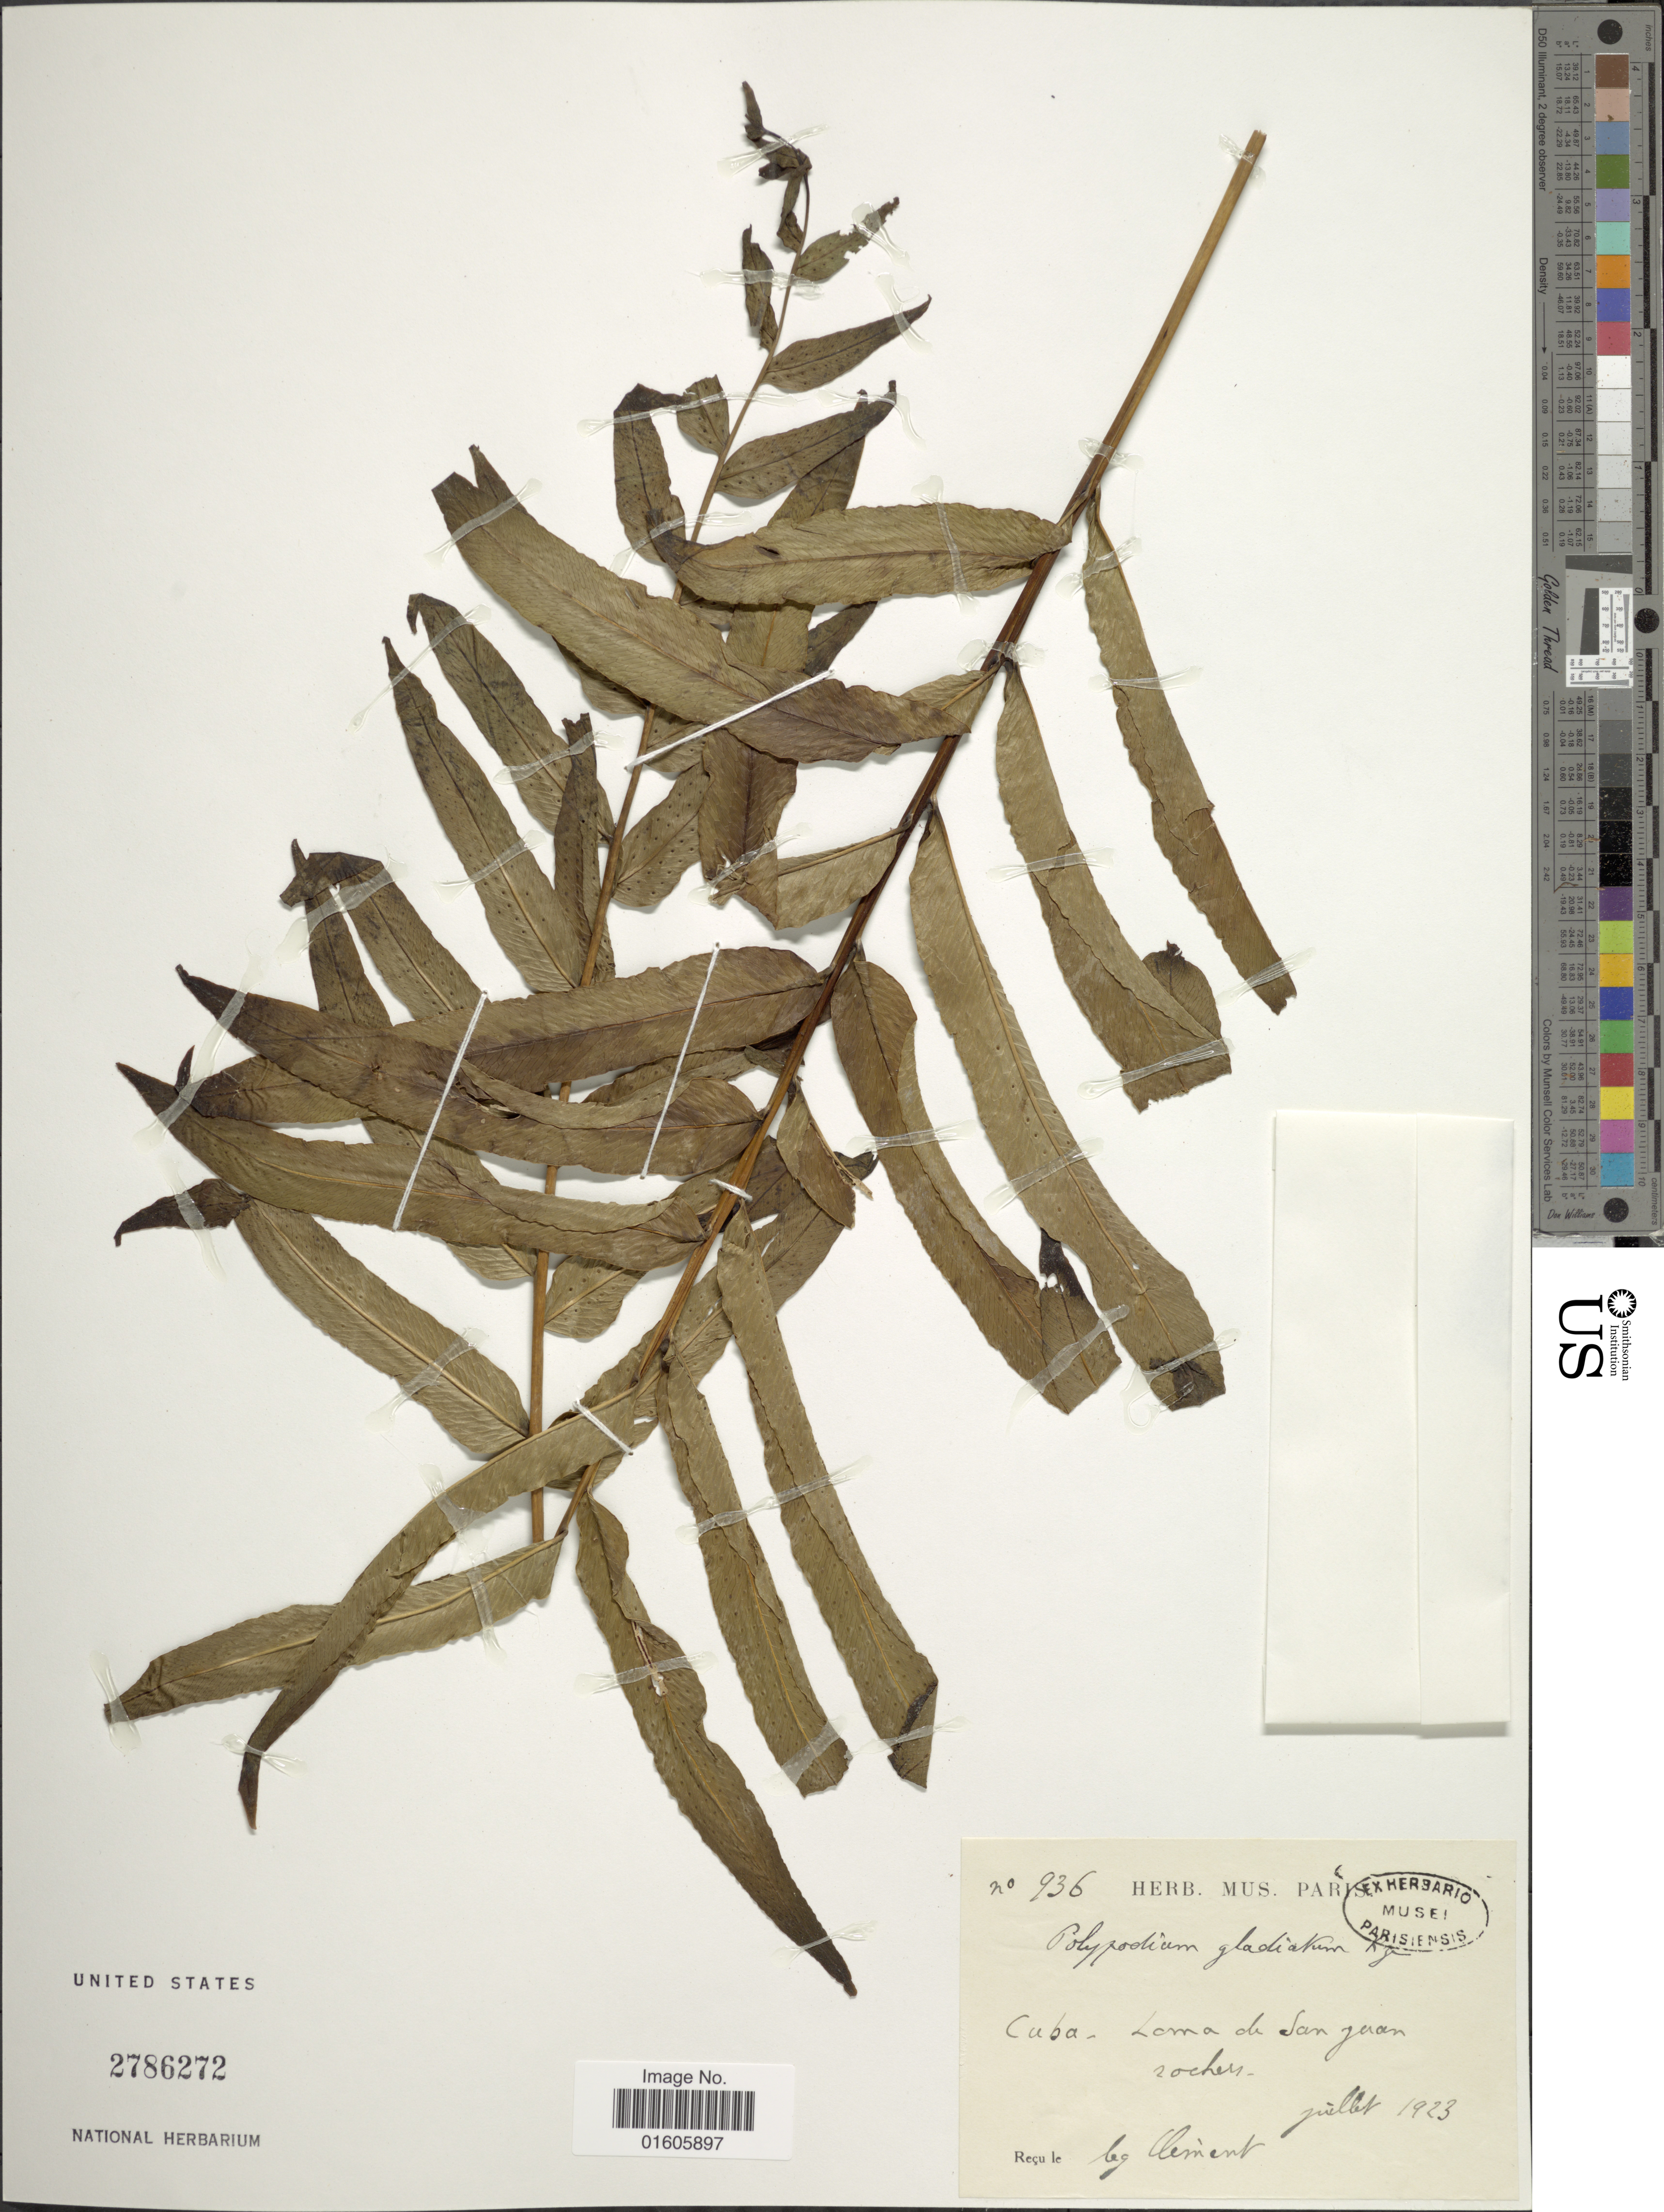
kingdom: Plantae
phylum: Tracheophyta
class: Polypodiopsida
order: Polypodiales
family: Polypodiaceae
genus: Serpocaulon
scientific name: Serpocaulon triseriale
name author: (Sw.) A.R. Sm.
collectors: -. Clement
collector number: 936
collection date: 1923-07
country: Cuba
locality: Loma de San Juan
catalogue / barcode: US 2786272